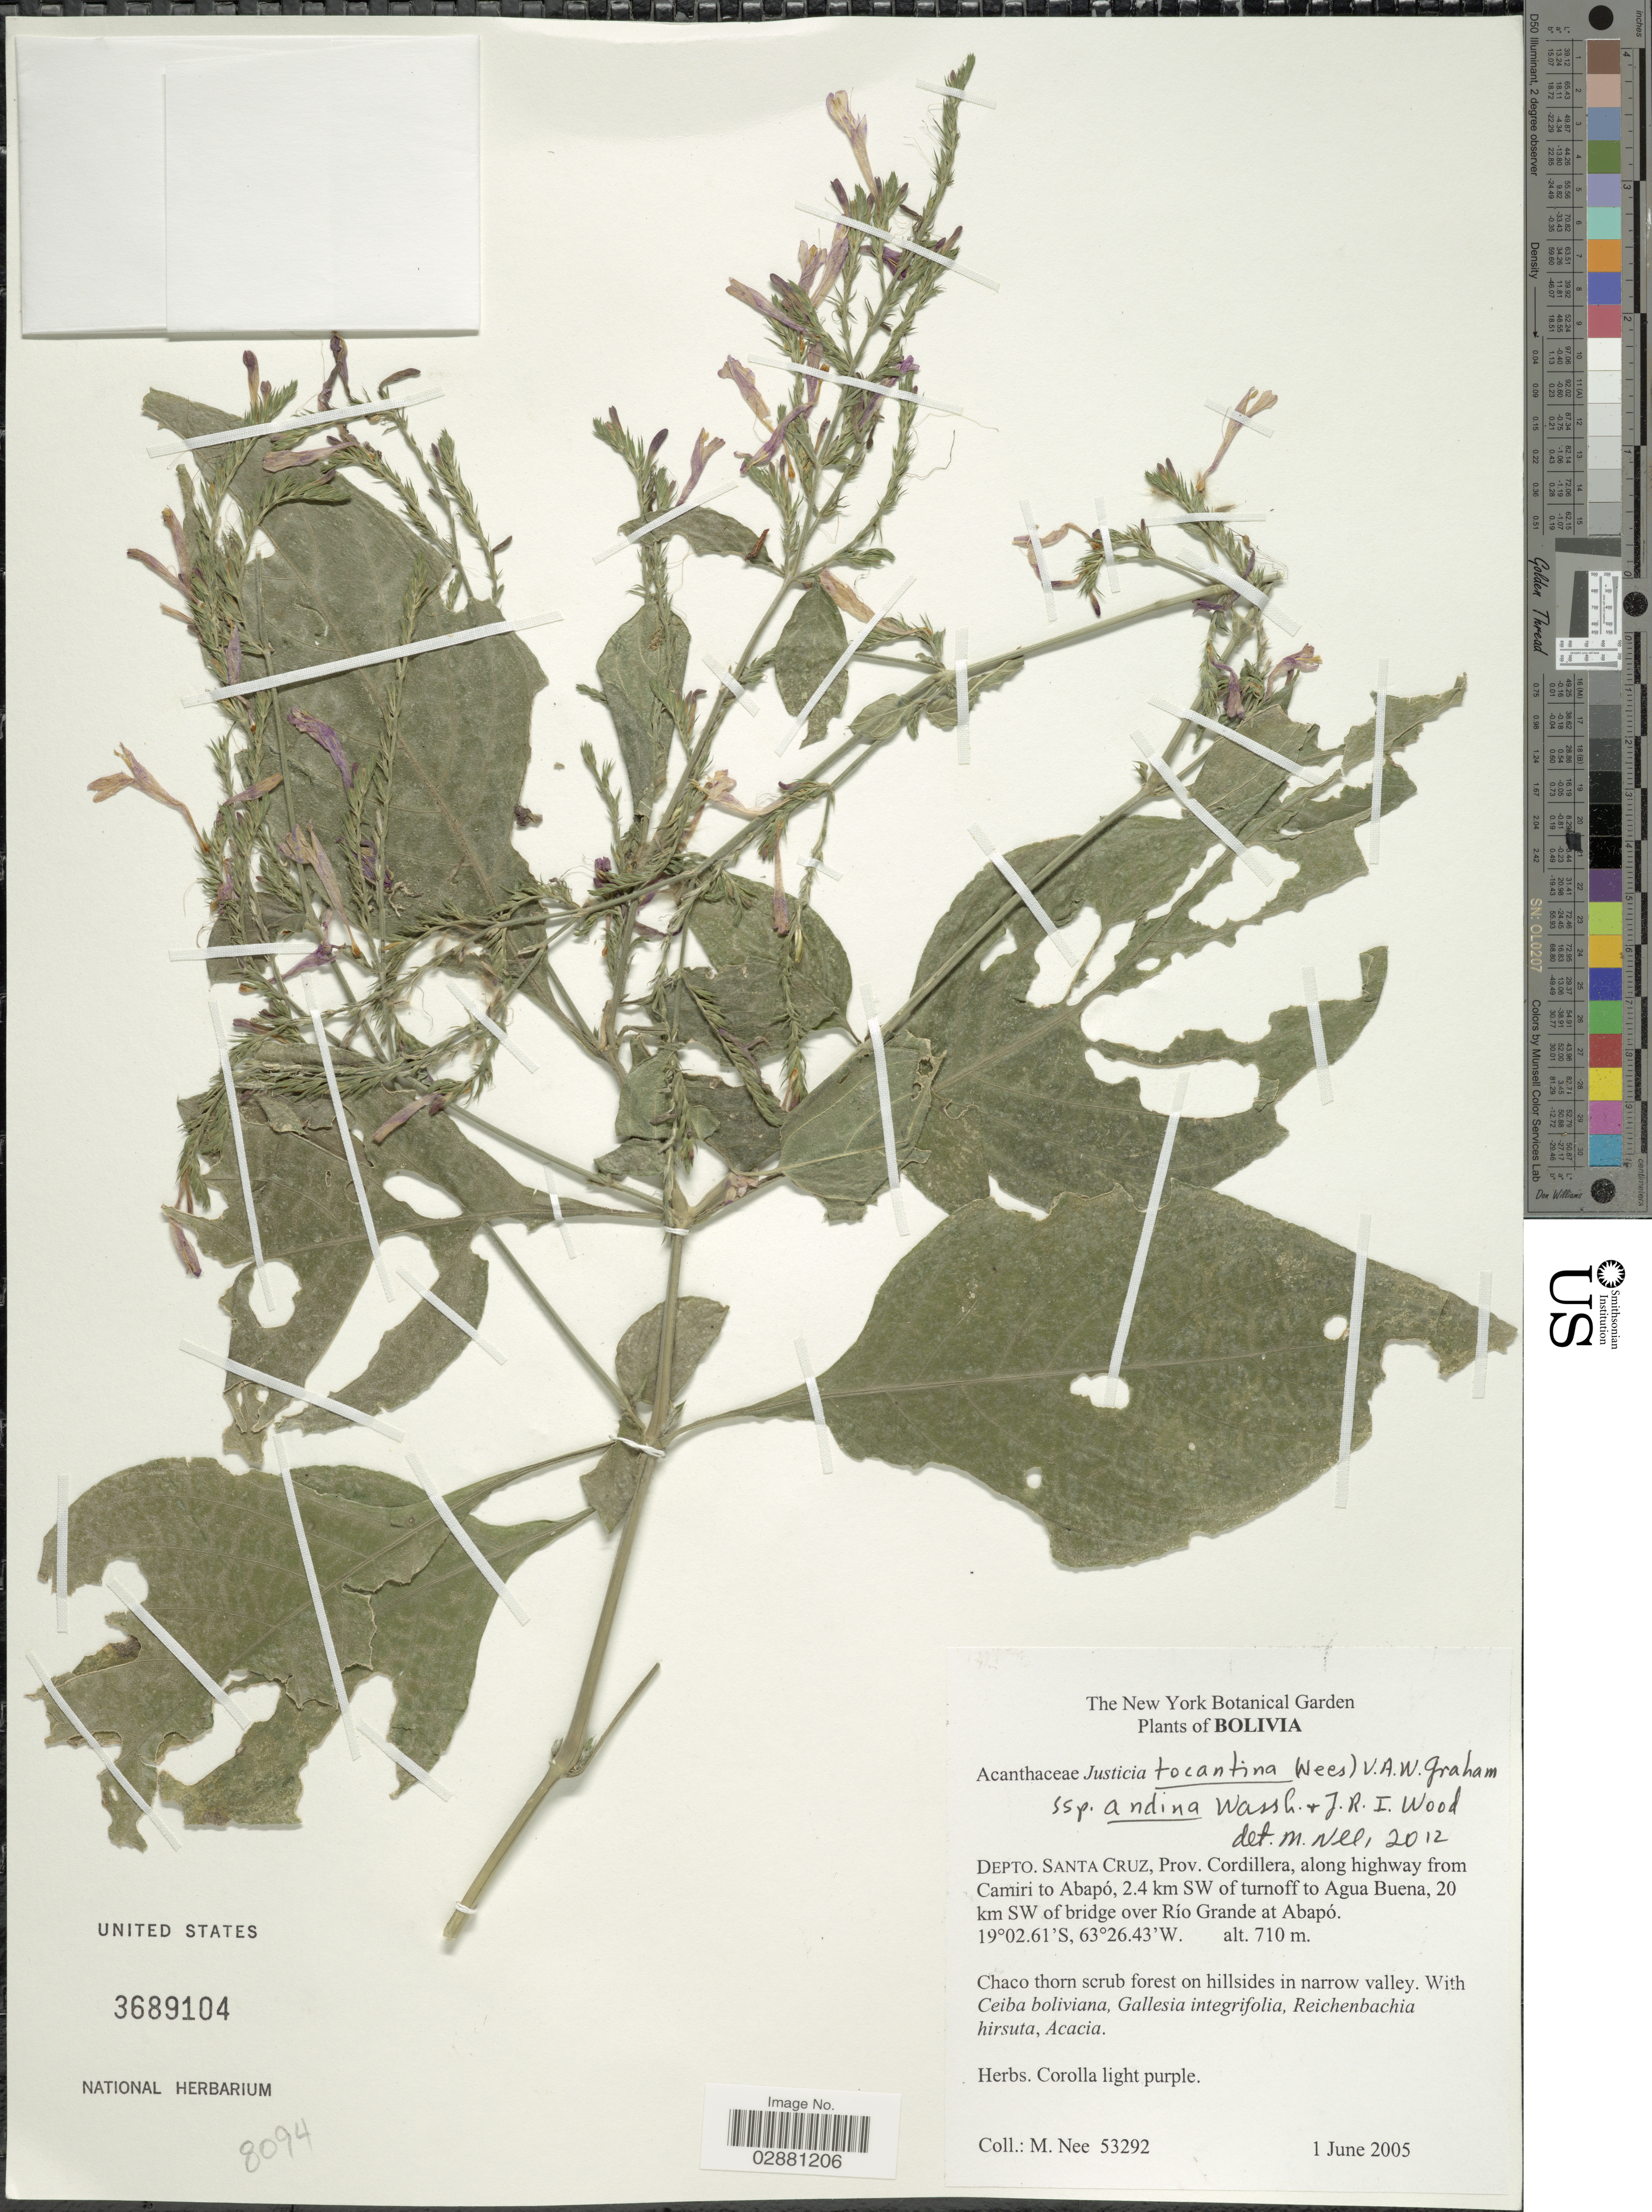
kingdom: Plantae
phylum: Tracheophyta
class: Magnoliopsida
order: Lamiales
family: Acanthaceae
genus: Justicia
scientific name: Justicia tocantina subsp. andina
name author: Wassh. & J.R.I. Wood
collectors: M. Nee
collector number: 53292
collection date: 2005-06-01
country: Bolivia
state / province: Santa Cruz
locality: Depto. Santa Cruz, Prov. Cordillera, along highway from Camiri to Abapó, 2.4 km SW of turnoff to Agua Buena, 20 km Sw of bridge over Río Grande at Abapó.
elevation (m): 710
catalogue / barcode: US 3689104